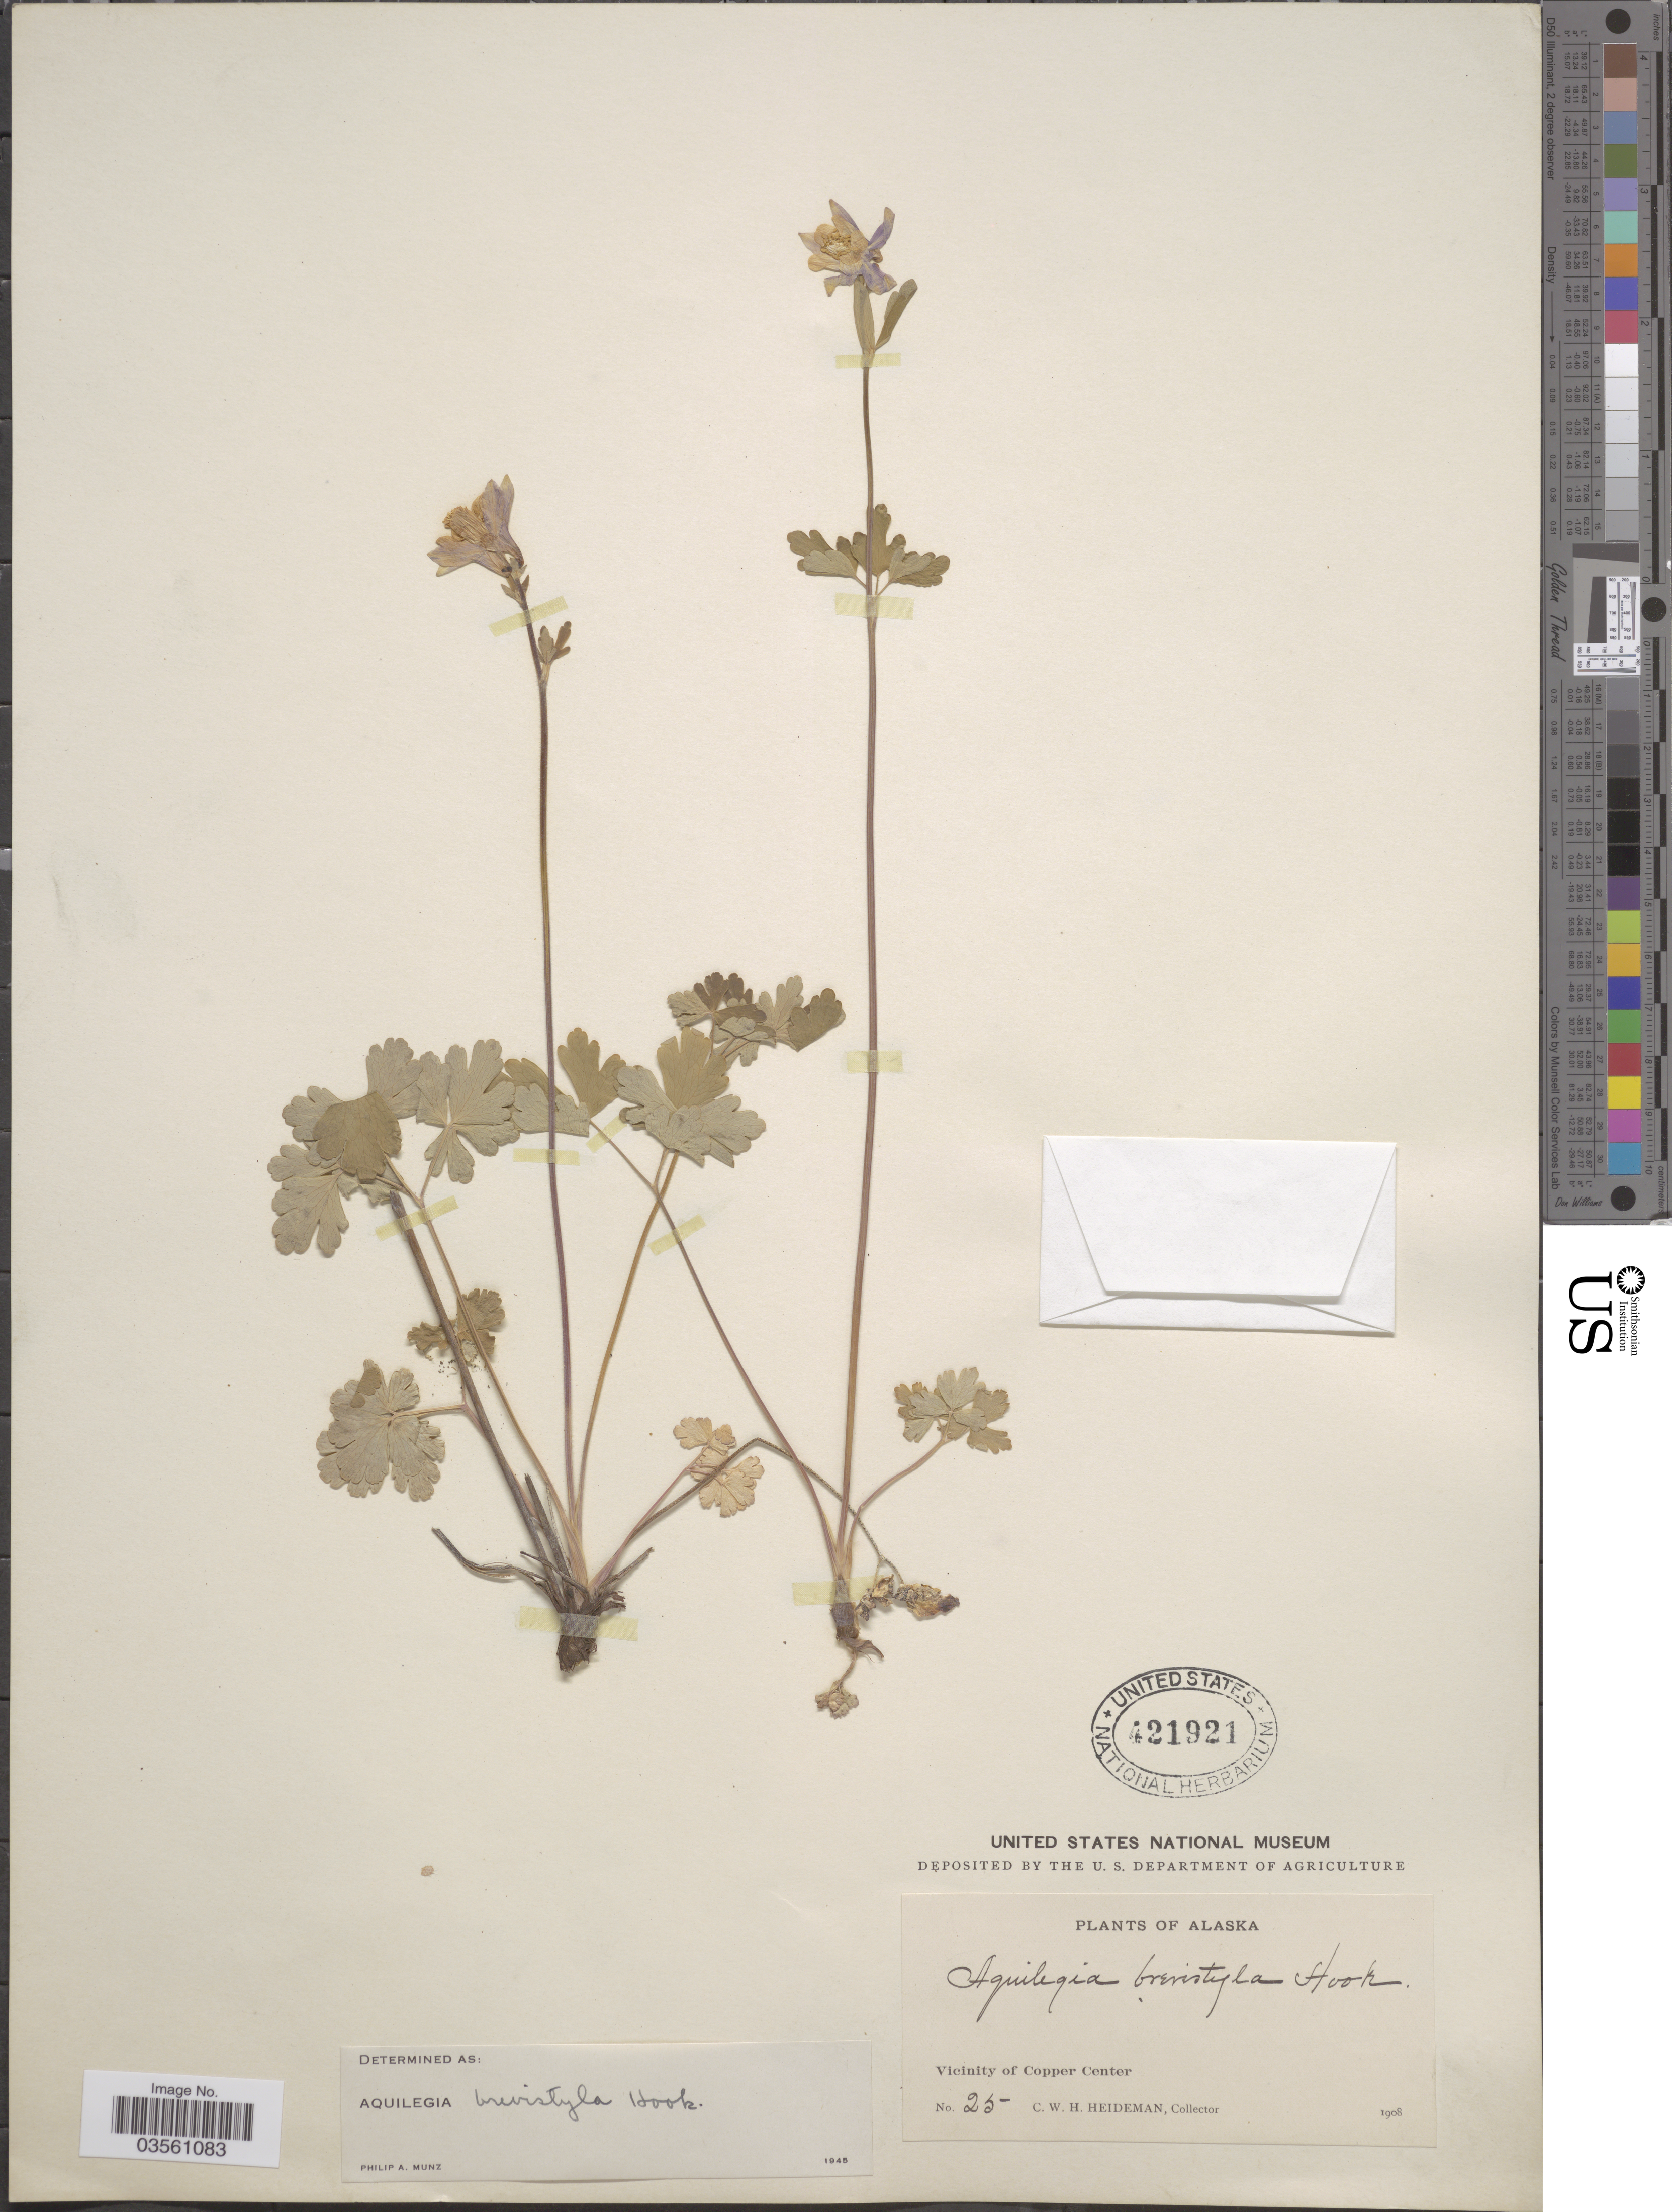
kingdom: Plantae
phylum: Tracheophyta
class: Magnoliopsida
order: Ranunculales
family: Ranunculaceae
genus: Aquilegia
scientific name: Aquilegia brevistyla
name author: Hook.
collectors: C. Heideman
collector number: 25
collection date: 1908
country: United States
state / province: Alaska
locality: Vicinity of Copper Center.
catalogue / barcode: US 421921